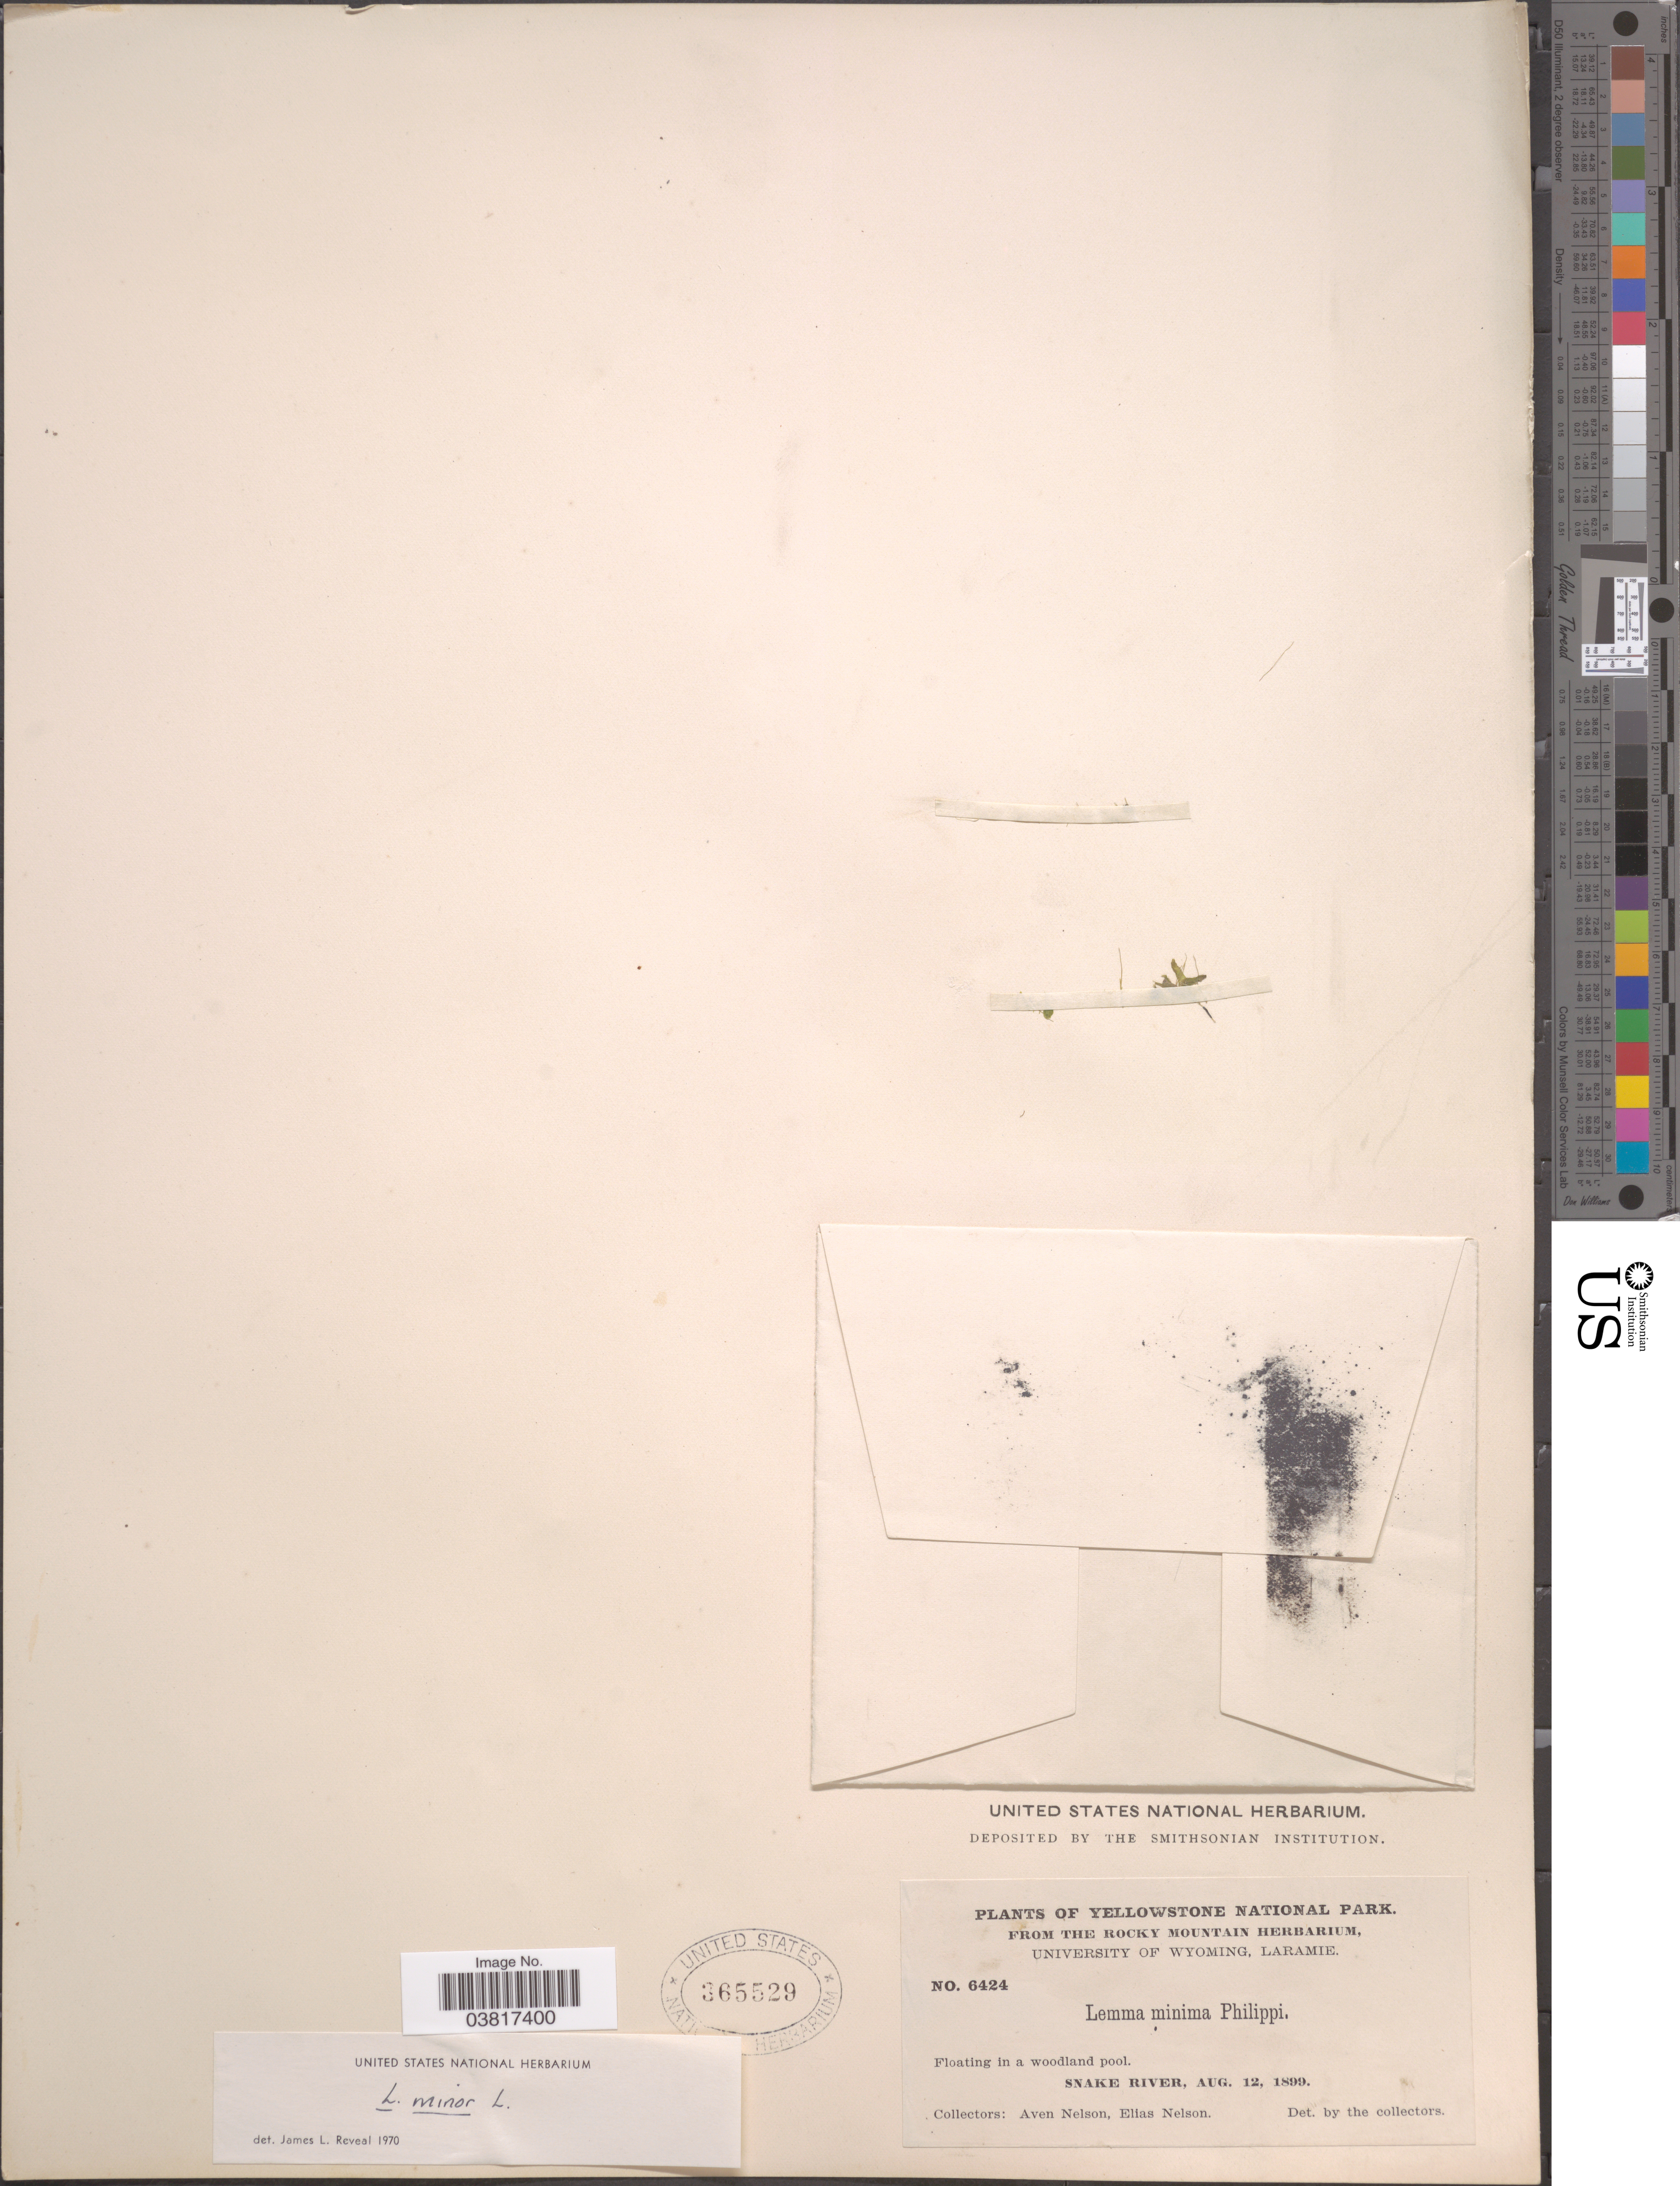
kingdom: Plantae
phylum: Tracheophyta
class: Liliopsida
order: Alismatales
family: Araceae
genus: Lemna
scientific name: Lemna minor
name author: L.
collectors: A. Nelson & E. Nelson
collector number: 6424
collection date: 1899-08-12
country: United States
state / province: Wyoming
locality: Yellowstone National Park. Snake River.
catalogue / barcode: US 365529